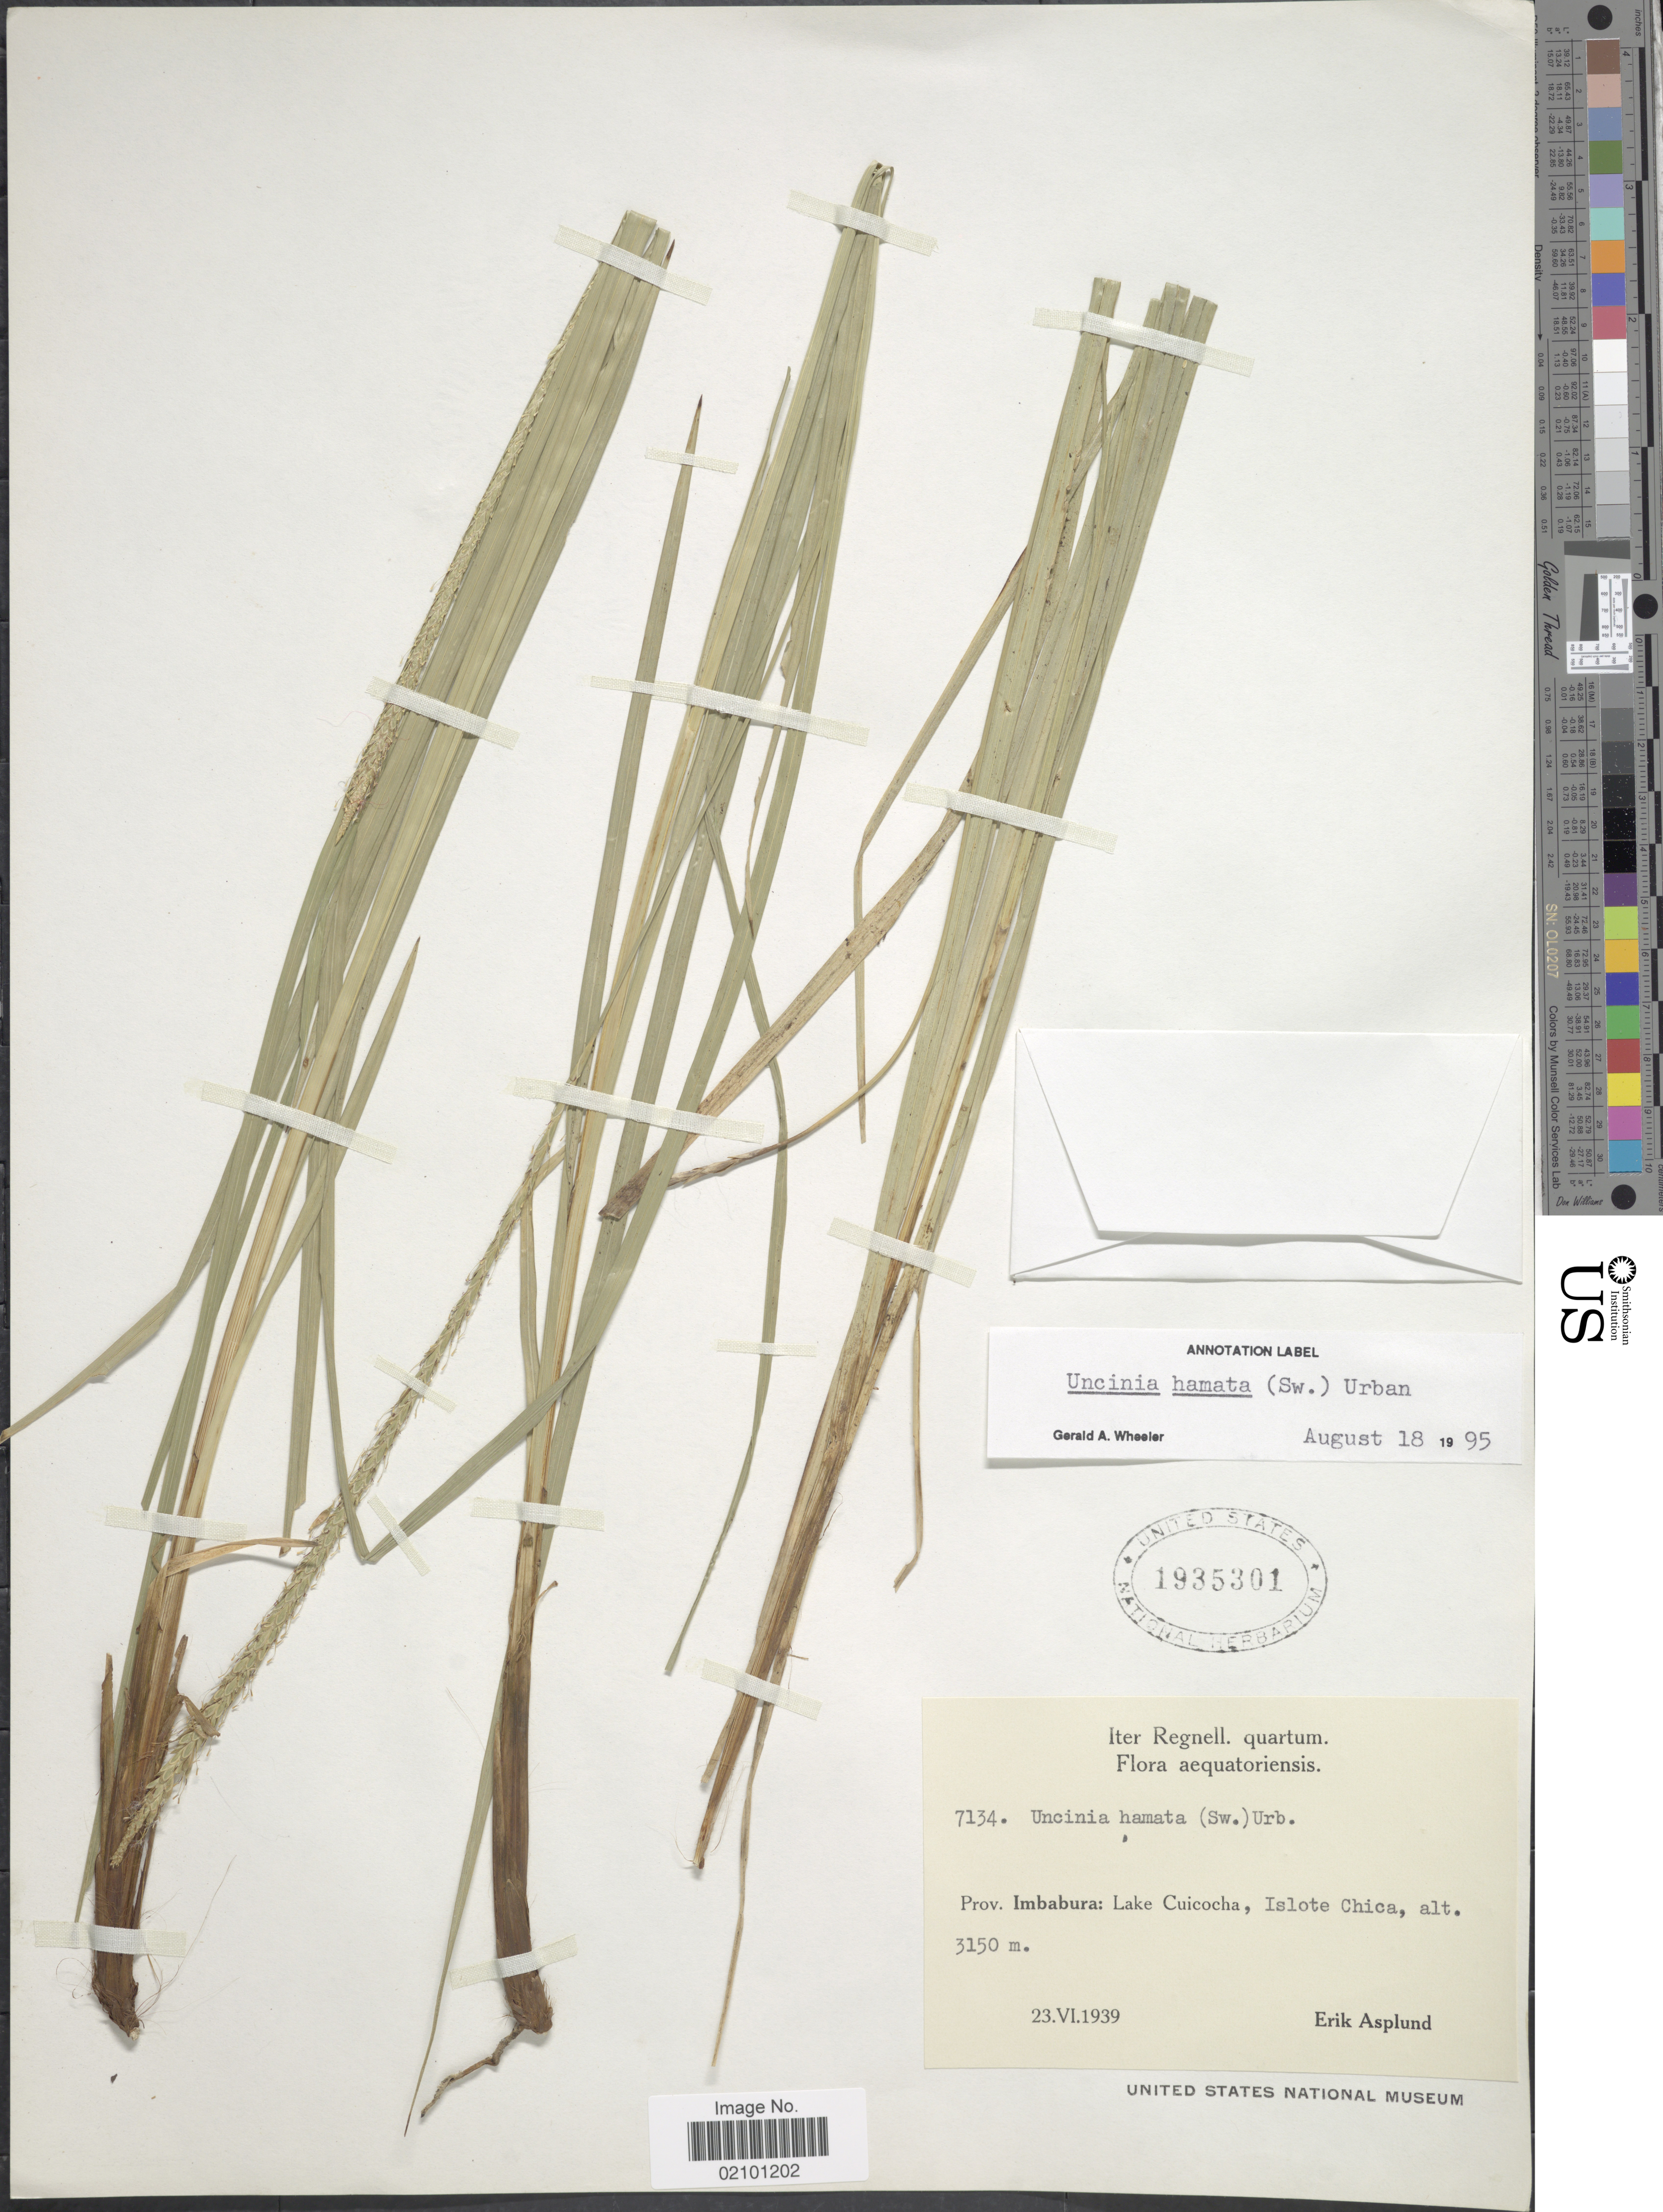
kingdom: Plantae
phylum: Tracheophyta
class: Liliopsida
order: Poales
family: Cyperaceae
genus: Carex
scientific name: Carex hamata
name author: Sw.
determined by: Jimnéz-Mejias, Pedro, (UPOS), Universidad Pablo de Olavide (SPAIN)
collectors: E. Asplund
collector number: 7134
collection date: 1939-06-23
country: Ecuador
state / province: Imbabura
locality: Prov. Imbabura: Lake Cuicocha, Islote Chica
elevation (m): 3150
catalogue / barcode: US 1935301